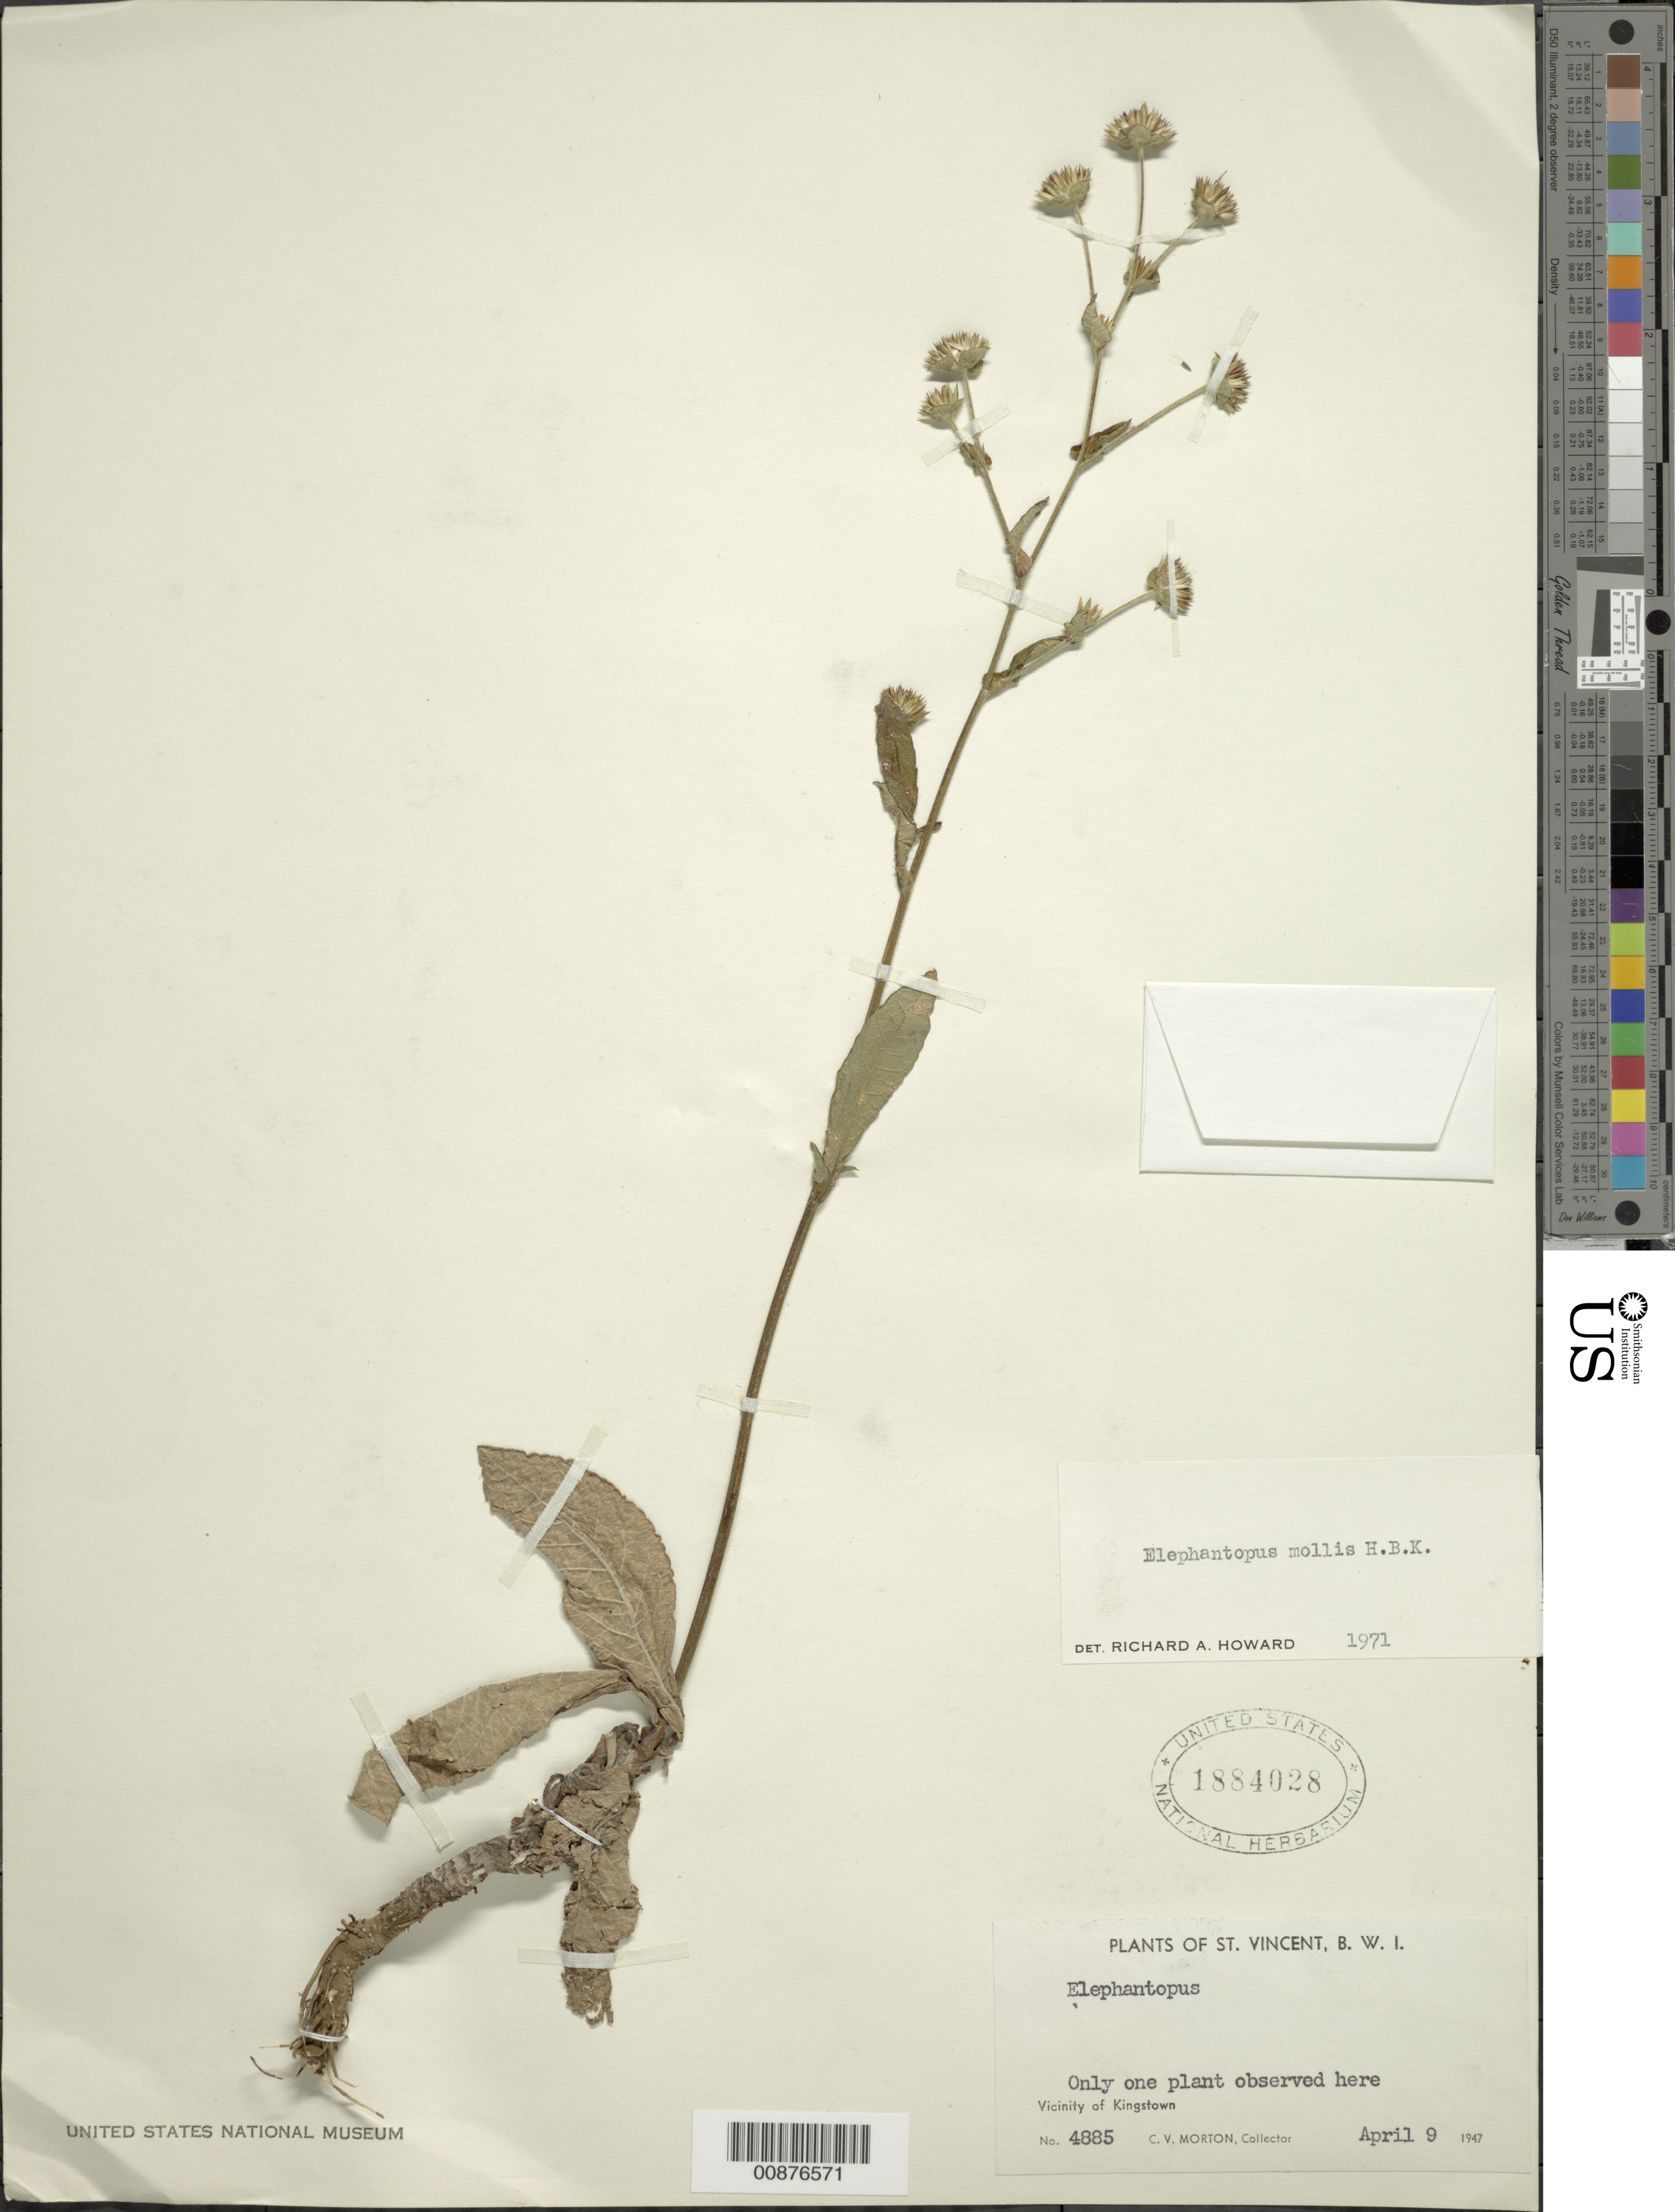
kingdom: Plantae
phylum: Tracheophyta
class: Magnoliopsida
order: Asterales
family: Asteraceae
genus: Elephantopus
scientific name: Elephantopus mollis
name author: Kunth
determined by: Howard, R. A.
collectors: C. V. Morton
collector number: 4885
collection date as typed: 09 Apr 1947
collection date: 1947-04-09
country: St. Vincent - Grenadines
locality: Vicinity of Kingstown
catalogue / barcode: US 1884028